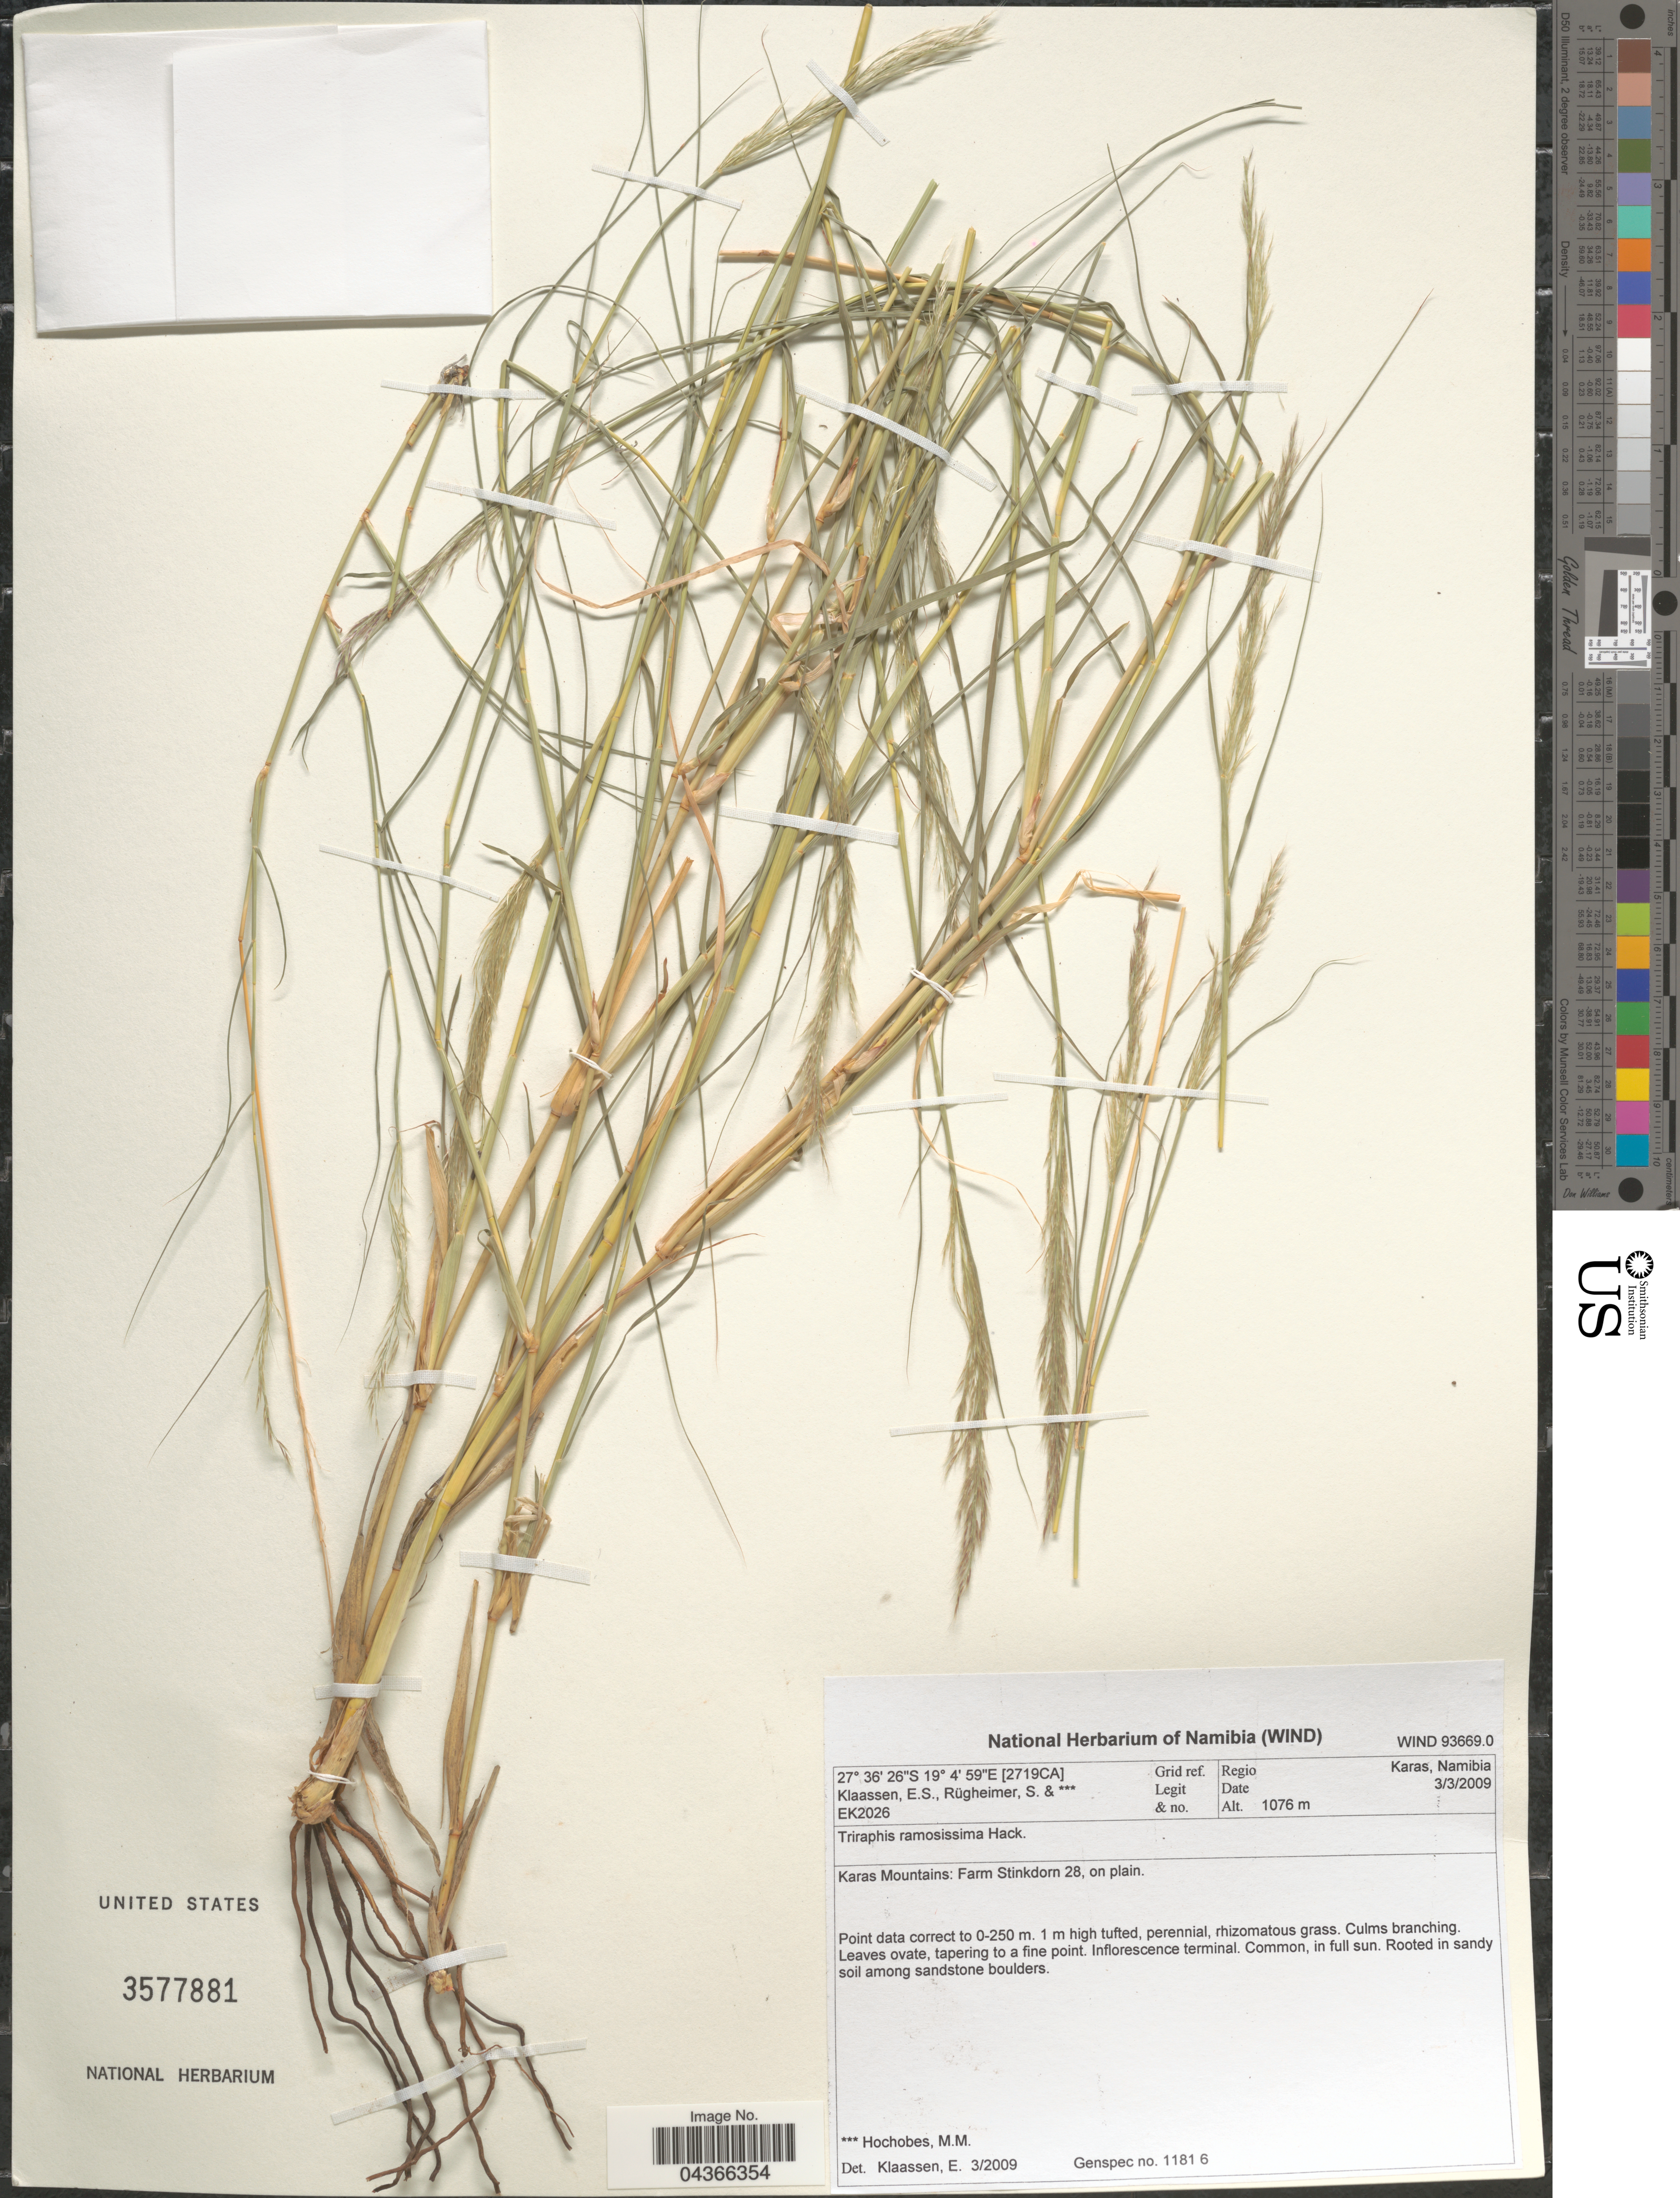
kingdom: Plantae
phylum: Tracheophyta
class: Liliopsida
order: Poales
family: Poaceae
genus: Triraphis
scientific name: Triraphis ramosissima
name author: Hack.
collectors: E. S. Klaassen, S. Rugheimer & M. Hochobes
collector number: EK2026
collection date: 2009-03-03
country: Namibia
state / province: Karas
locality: Grid ref. [2719CA]. Regio Karas, Namibia. Karas Mountains: Farm Stinkdorn 28, on plain.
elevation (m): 1076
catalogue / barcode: US 3577881